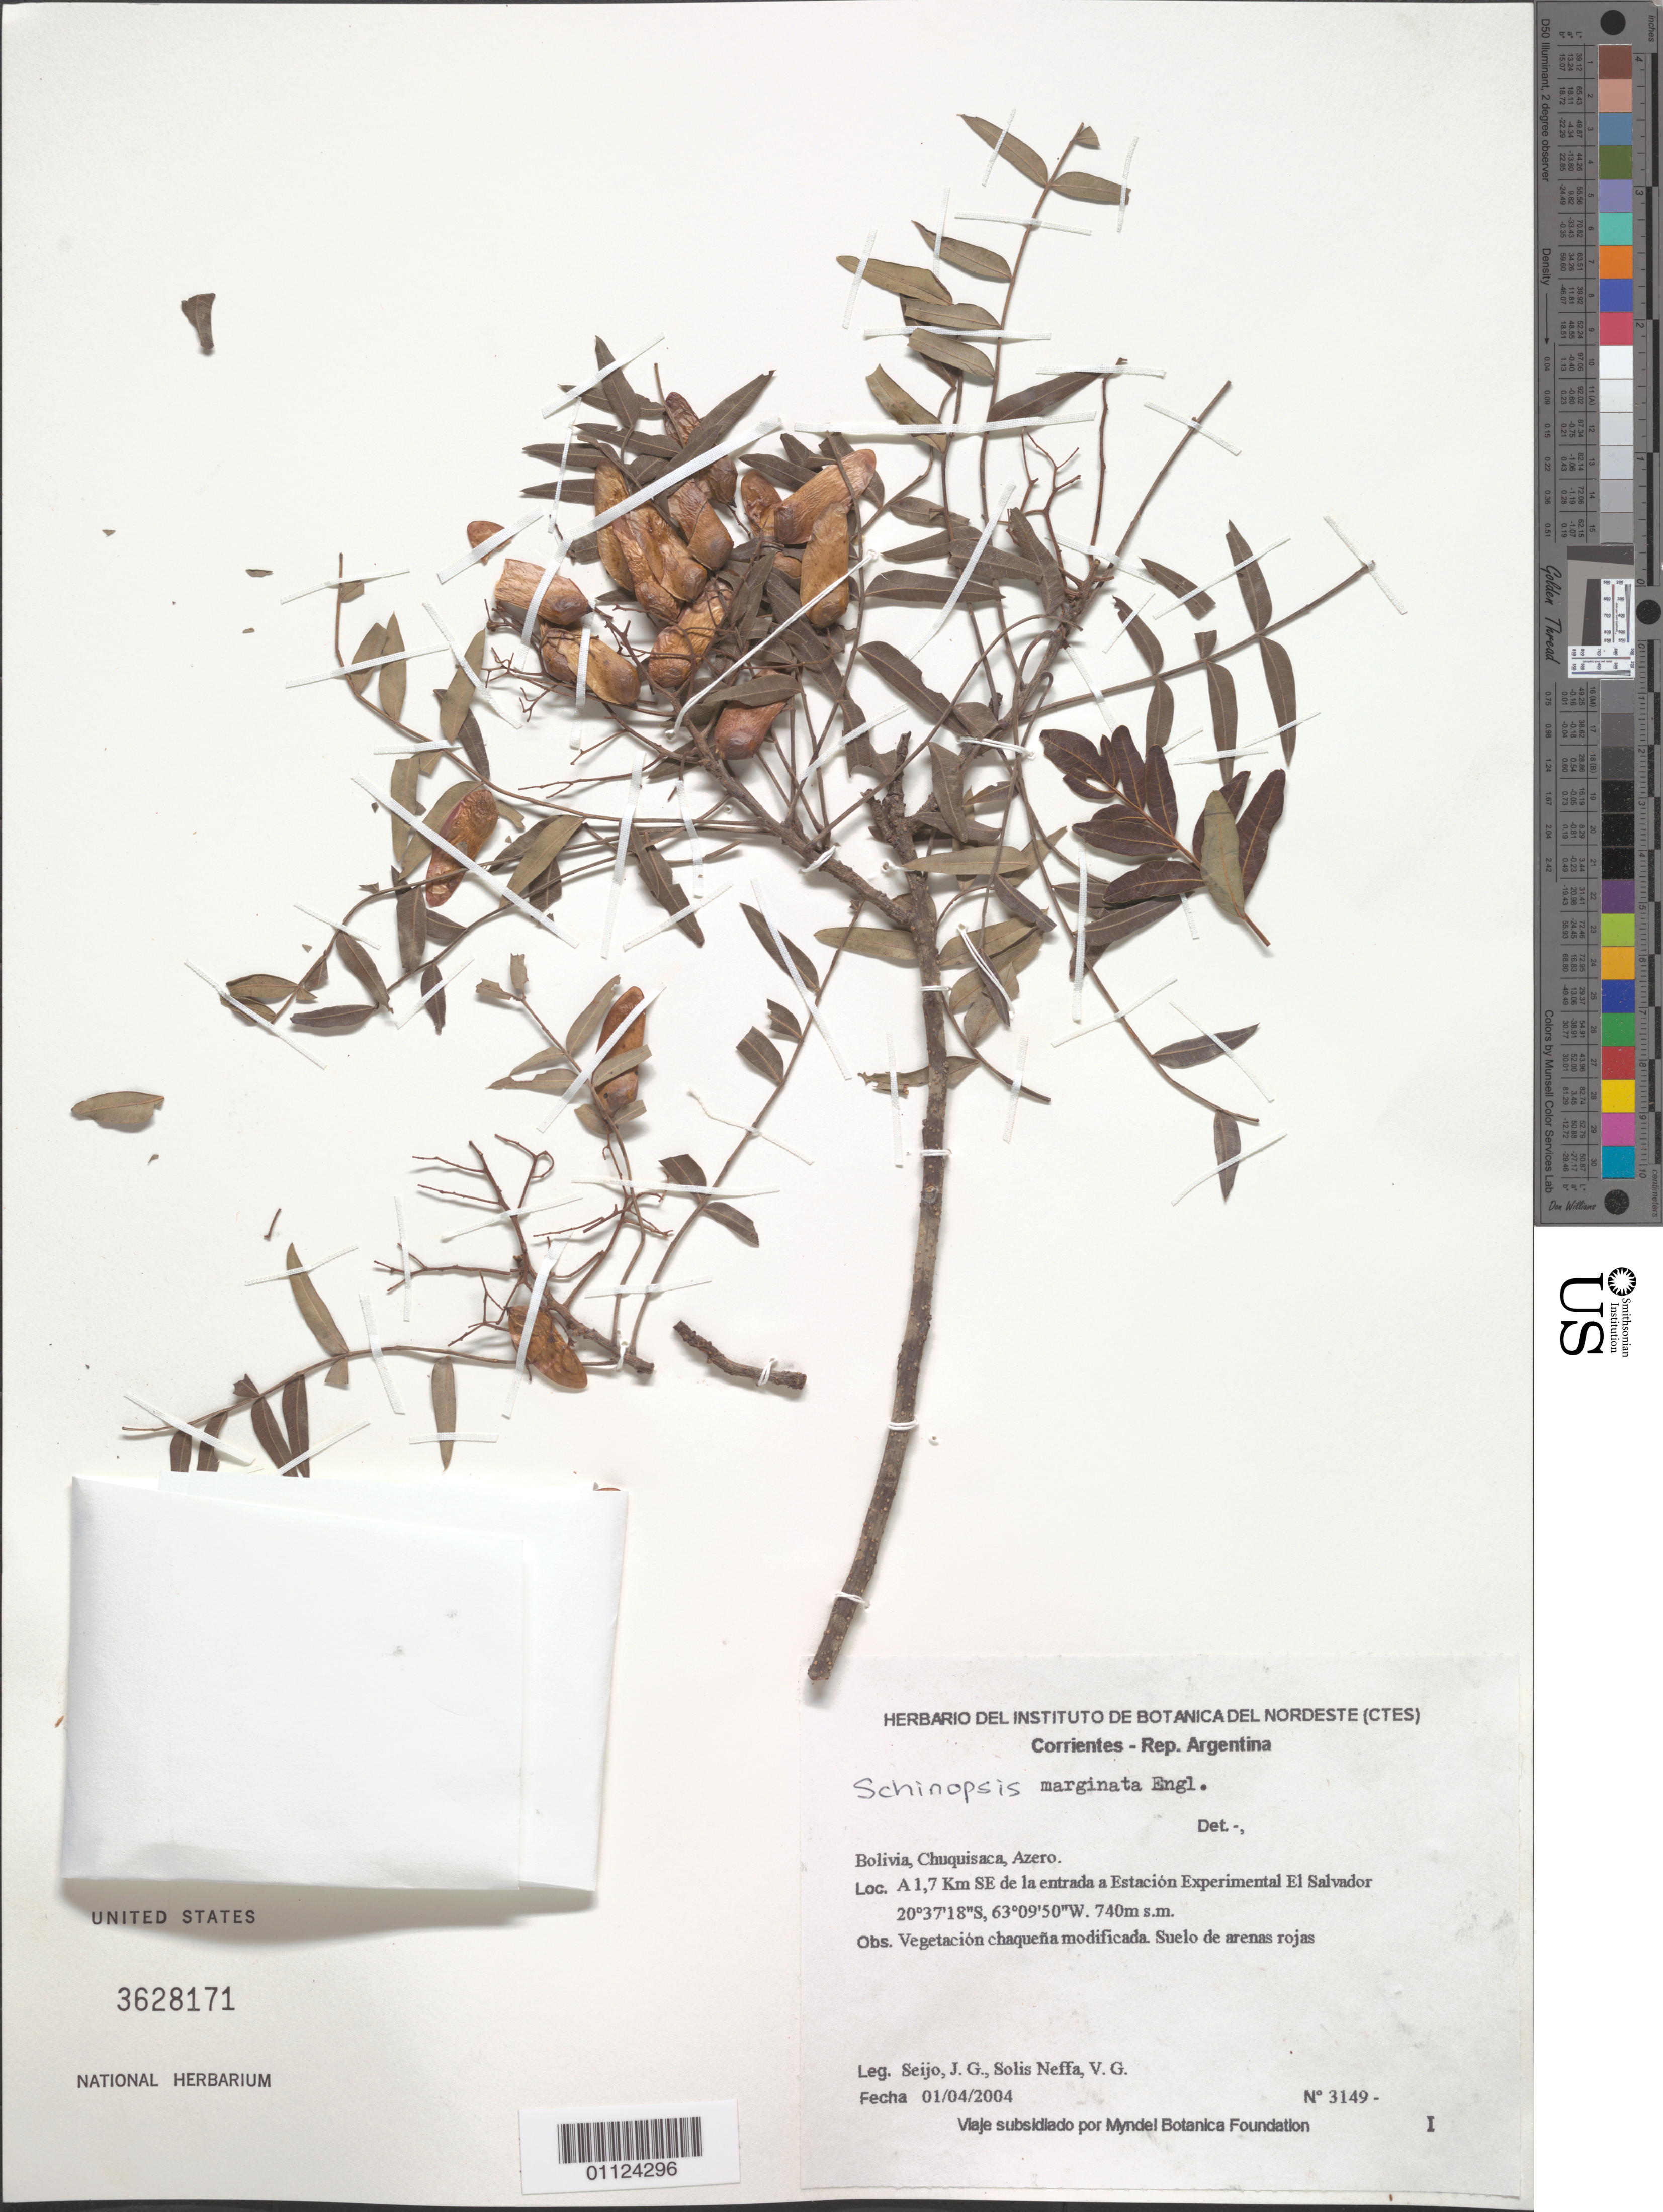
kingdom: Plantae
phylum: Tracheophyta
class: Magnoliopsida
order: Sapindales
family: Anacardiaceae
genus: Schinopsis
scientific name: Schinopsis marginata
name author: Engl.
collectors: J. Seijo & V. Solis Neffa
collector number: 3149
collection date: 2004-04-01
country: Bolivia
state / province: Chuquisaca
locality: Azero, a 1.7 km SE de la entrada a Estación Experimental El Salvador.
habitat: Vegetación chaqueña modificada. Suelo de arenas rojas.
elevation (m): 740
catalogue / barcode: US 3628171